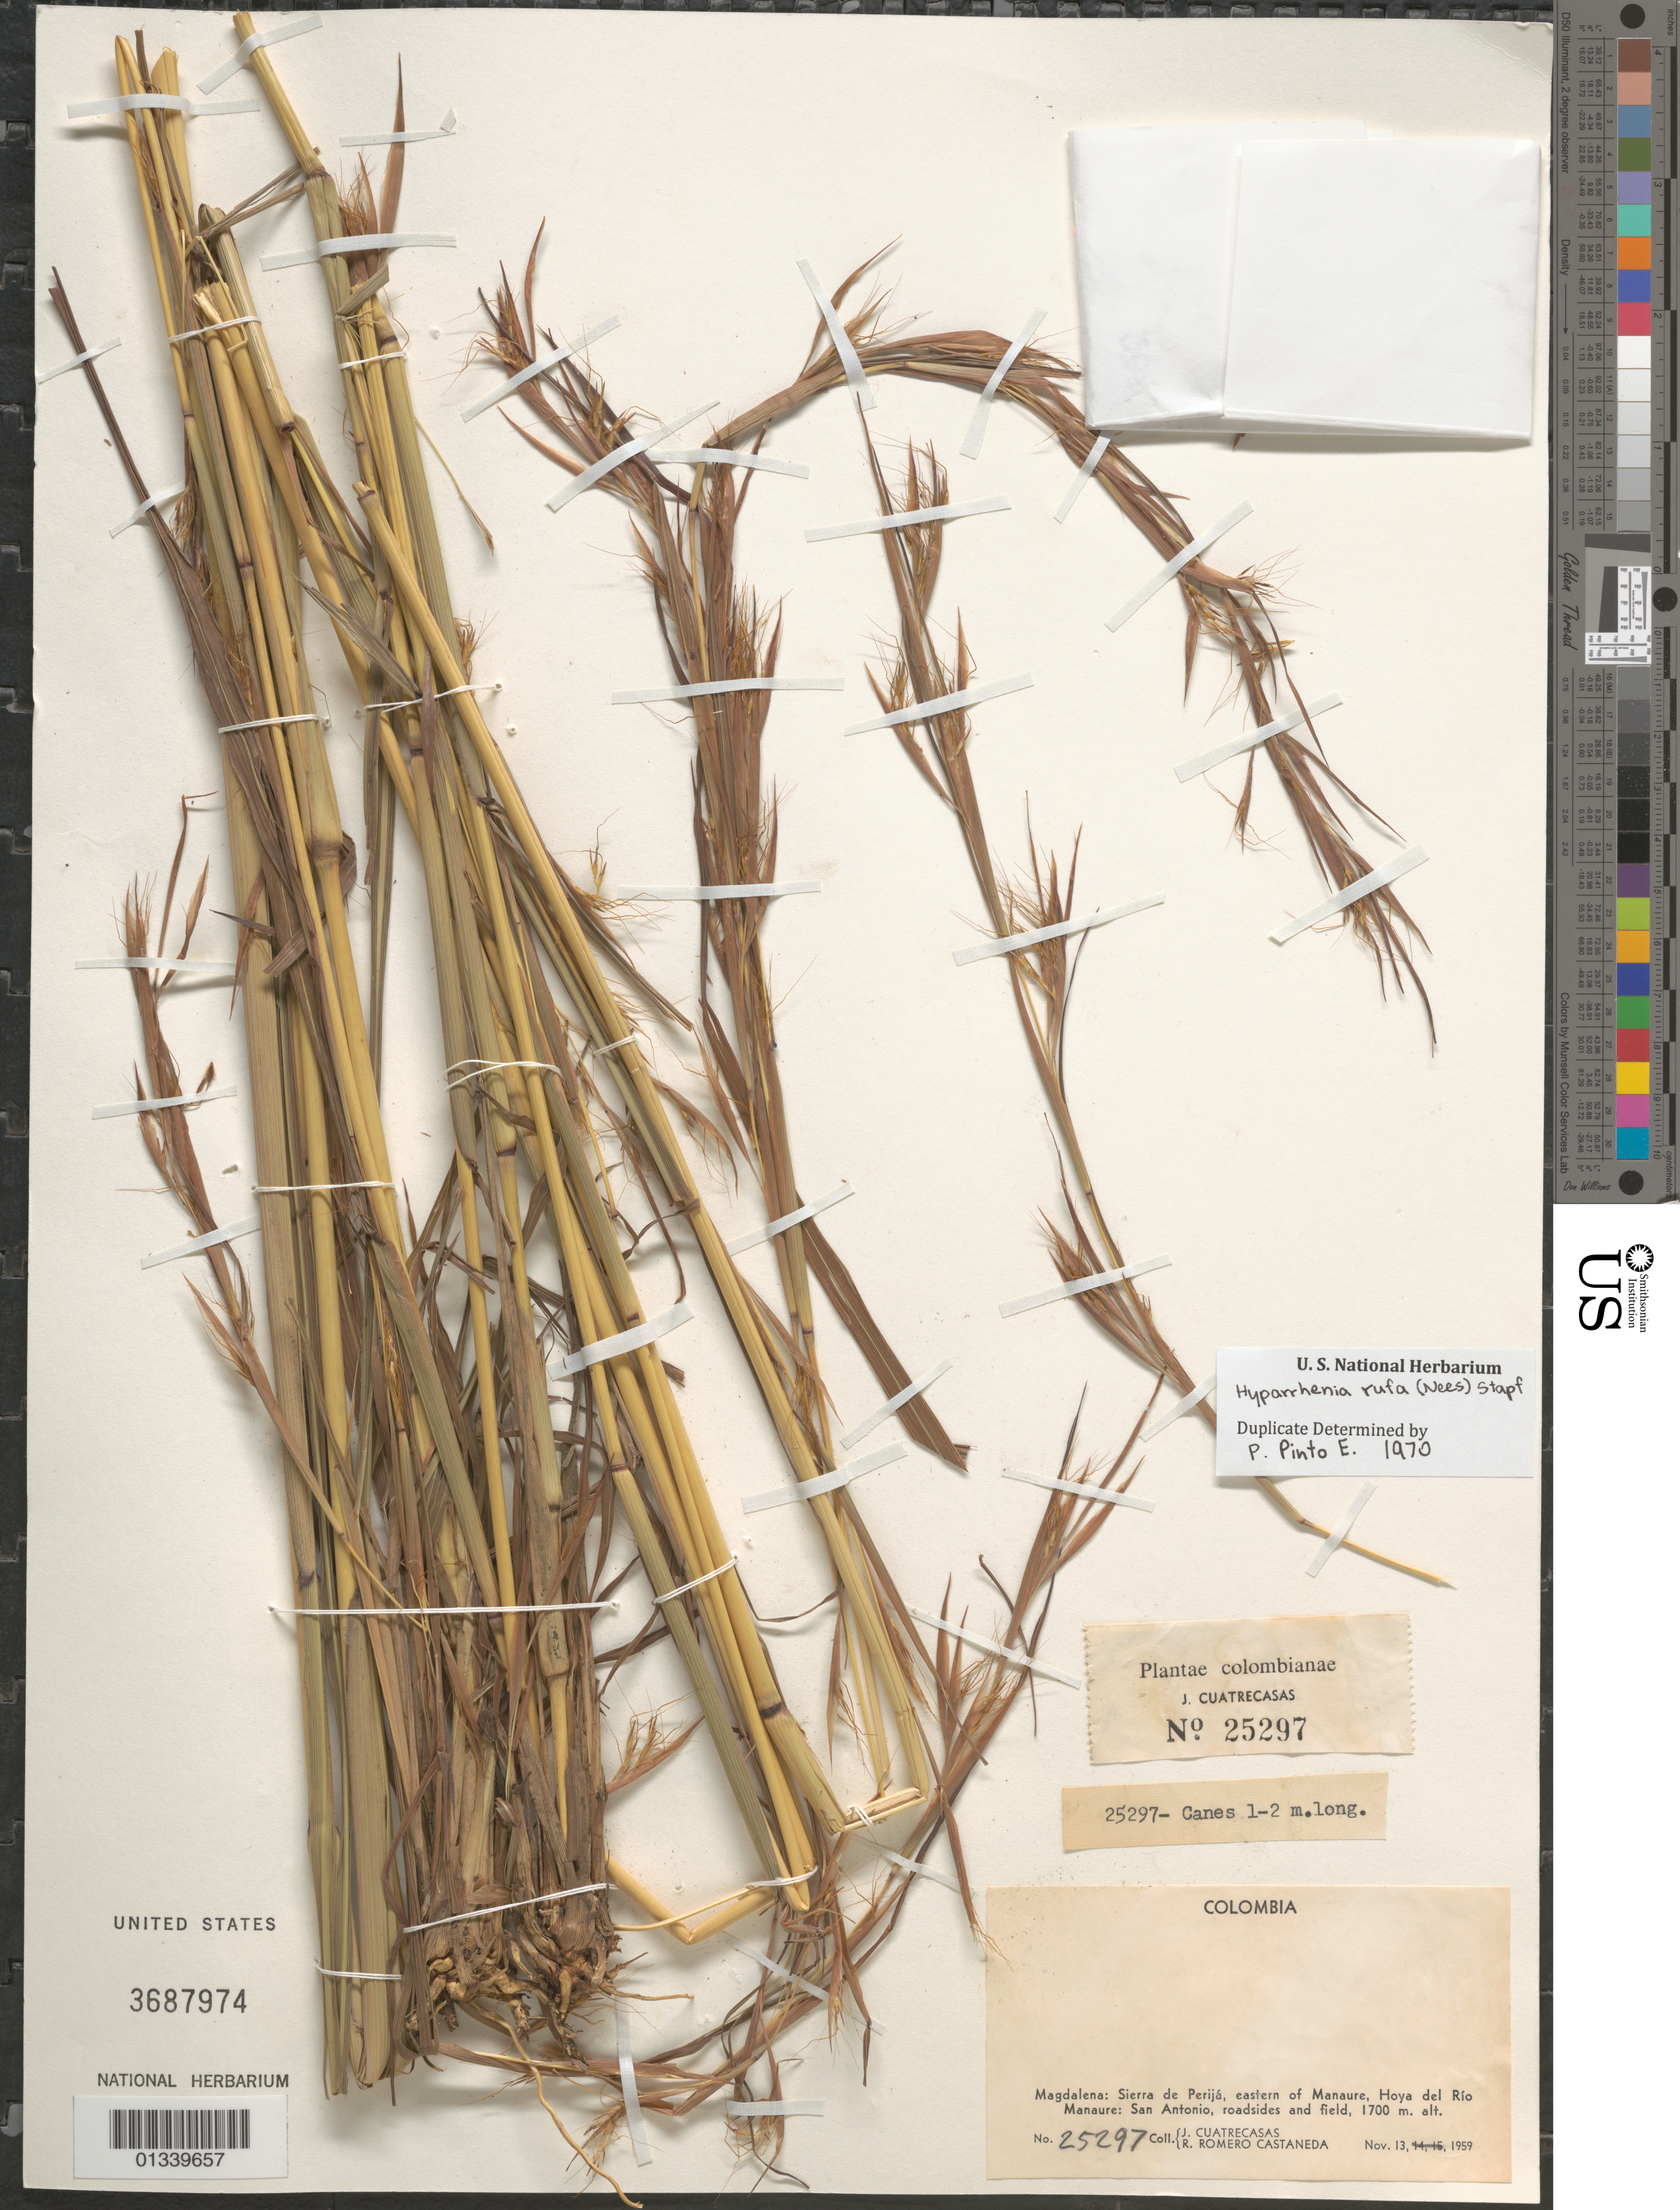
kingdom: Plantae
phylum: Tracheophyta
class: Liliopsida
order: Poales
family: Poaceae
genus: Hyparrhenia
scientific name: Hyparrhenia sp.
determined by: Pinto, G.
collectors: J. Cuatrecasas & R. Romero Castañeda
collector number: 25297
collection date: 1959-11-13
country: Colombia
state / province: Magdalena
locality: Sierra de Perja, eastern of Manaure, Hoya del Rio Manaure: San Antonio.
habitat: Roadsides and fields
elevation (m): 1700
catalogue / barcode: US 3687974